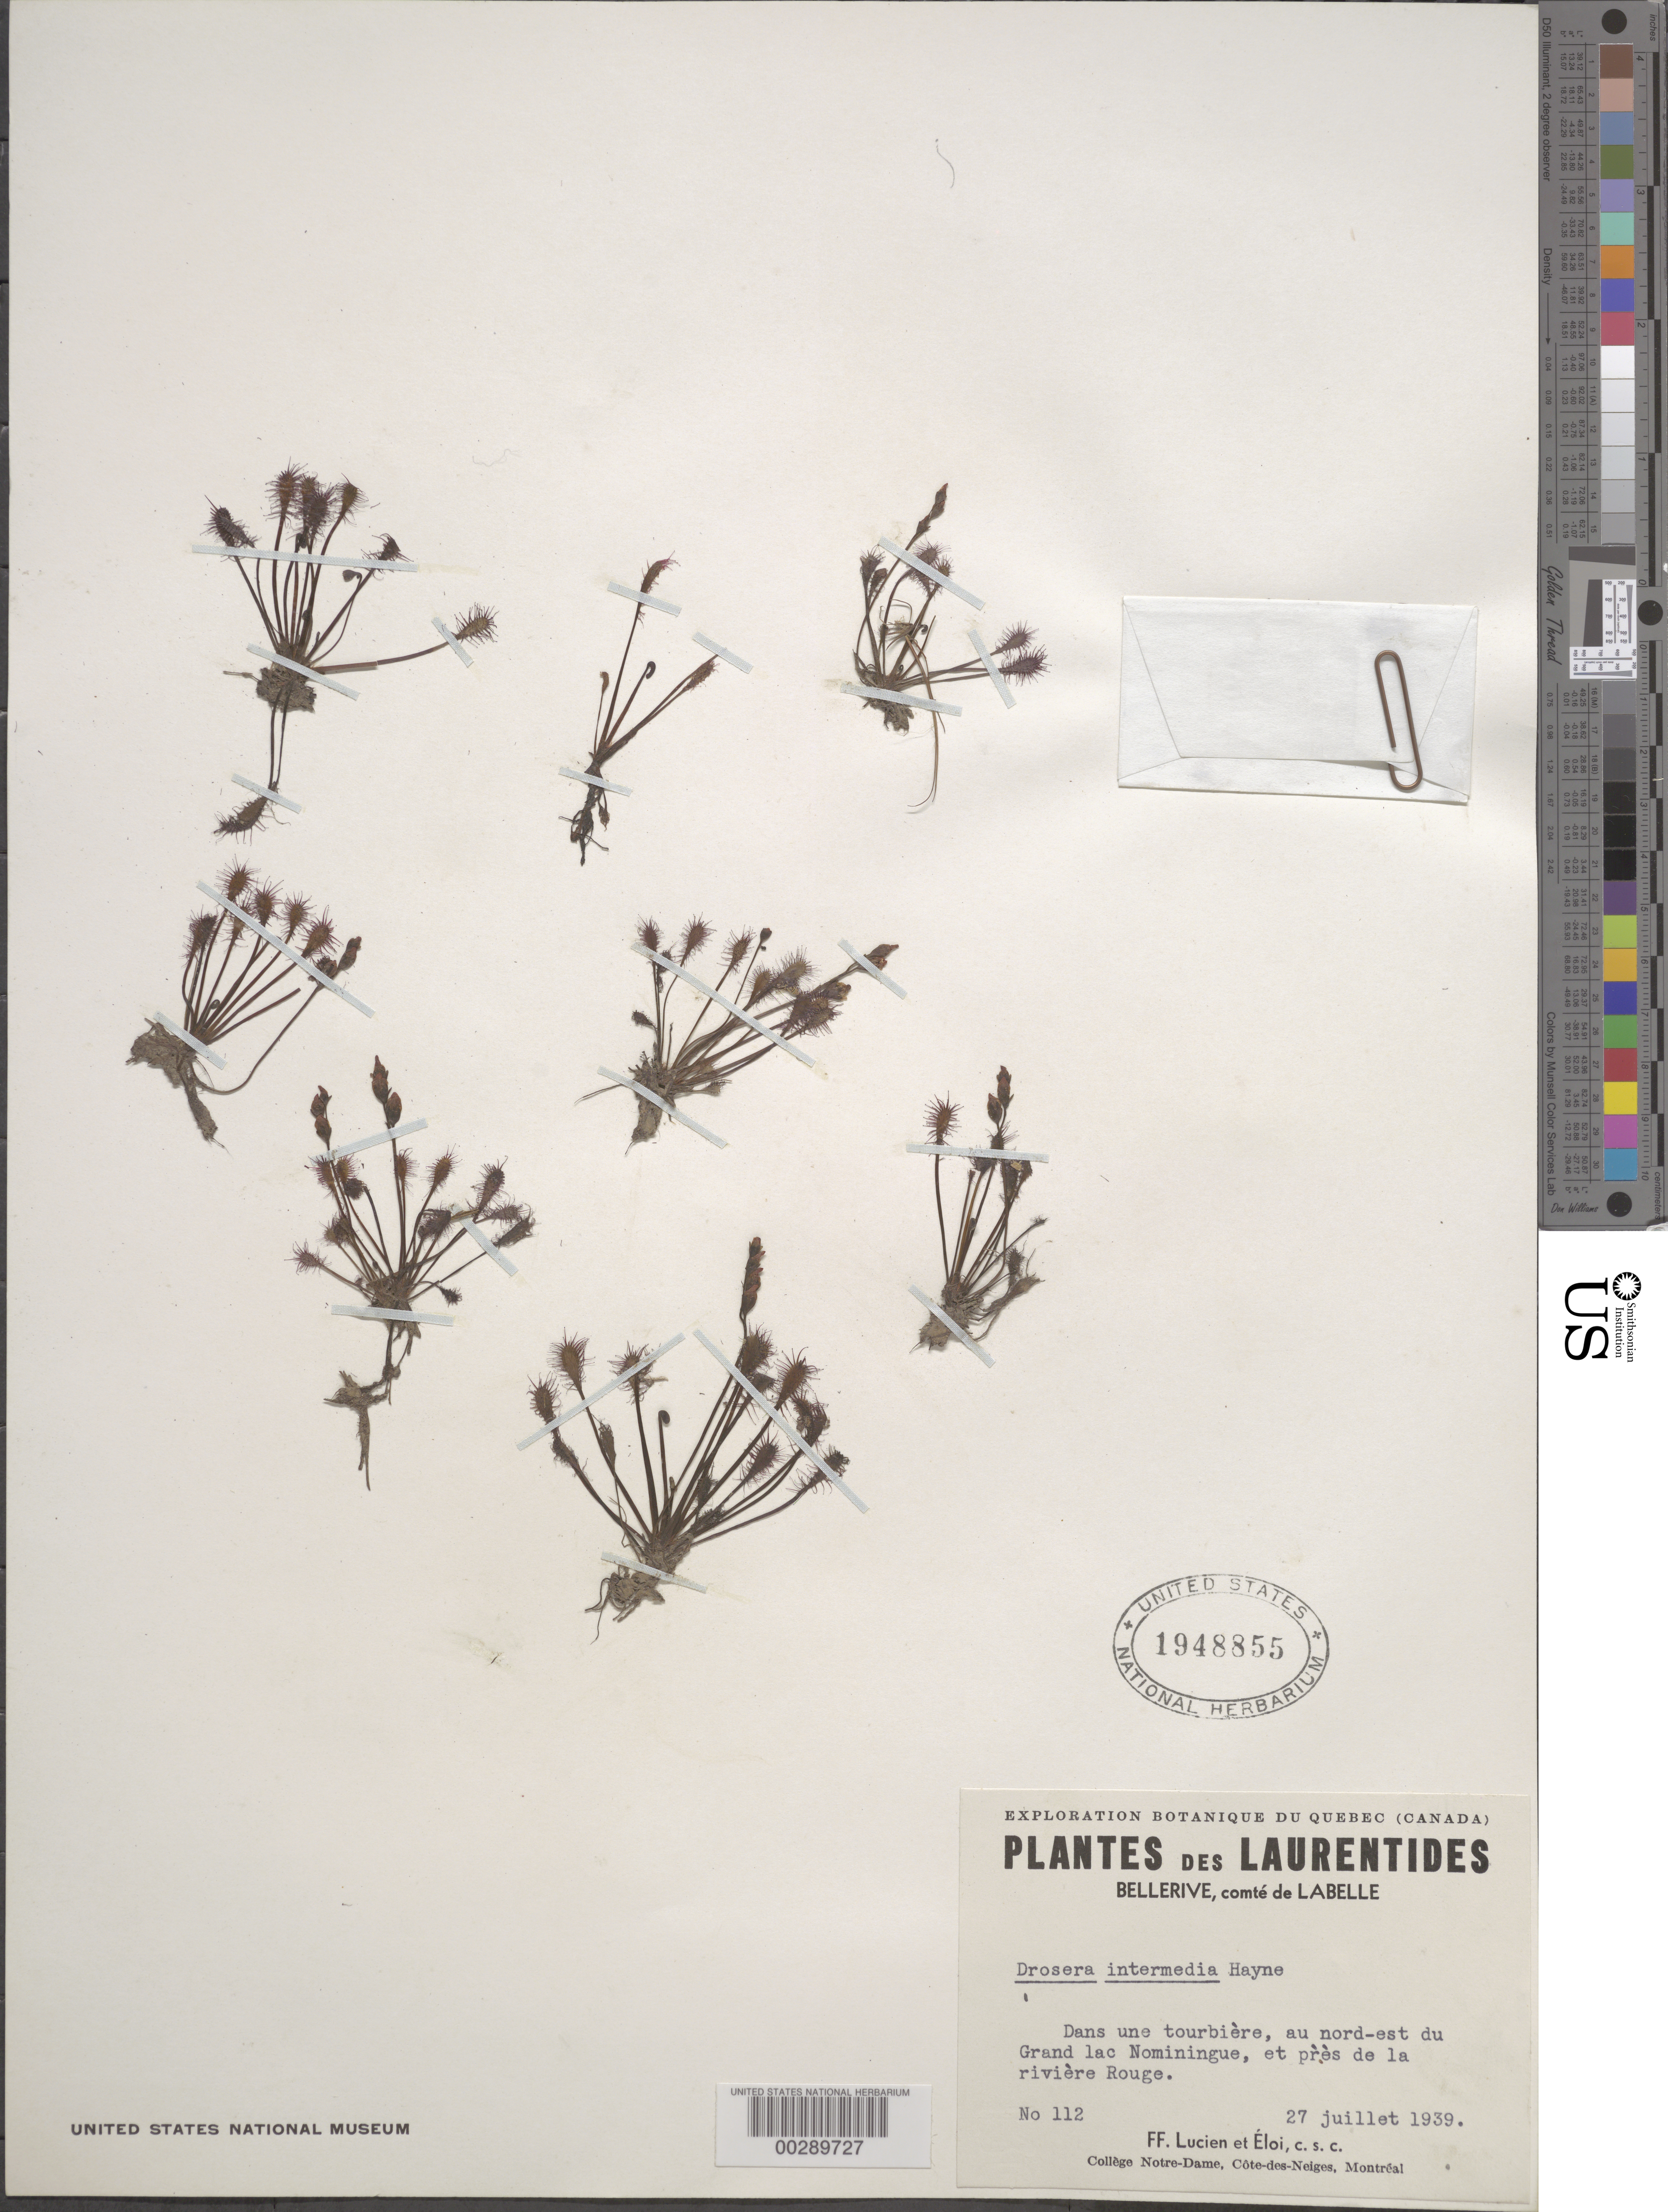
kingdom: Plantae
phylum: Tracheophyta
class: Magnoliopsida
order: Caryophyllales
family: Droseraceae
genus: Drosera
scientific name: Drosera intermedia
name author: Hayne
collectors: F. Lucien & F. Eloi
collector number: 112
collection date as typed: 27 Jul 1939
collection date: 1939-07-27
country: Canada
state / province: Quebec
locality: Ne of grand lac nominingue, et pres de la riviere rouge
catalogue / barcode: US 1948855